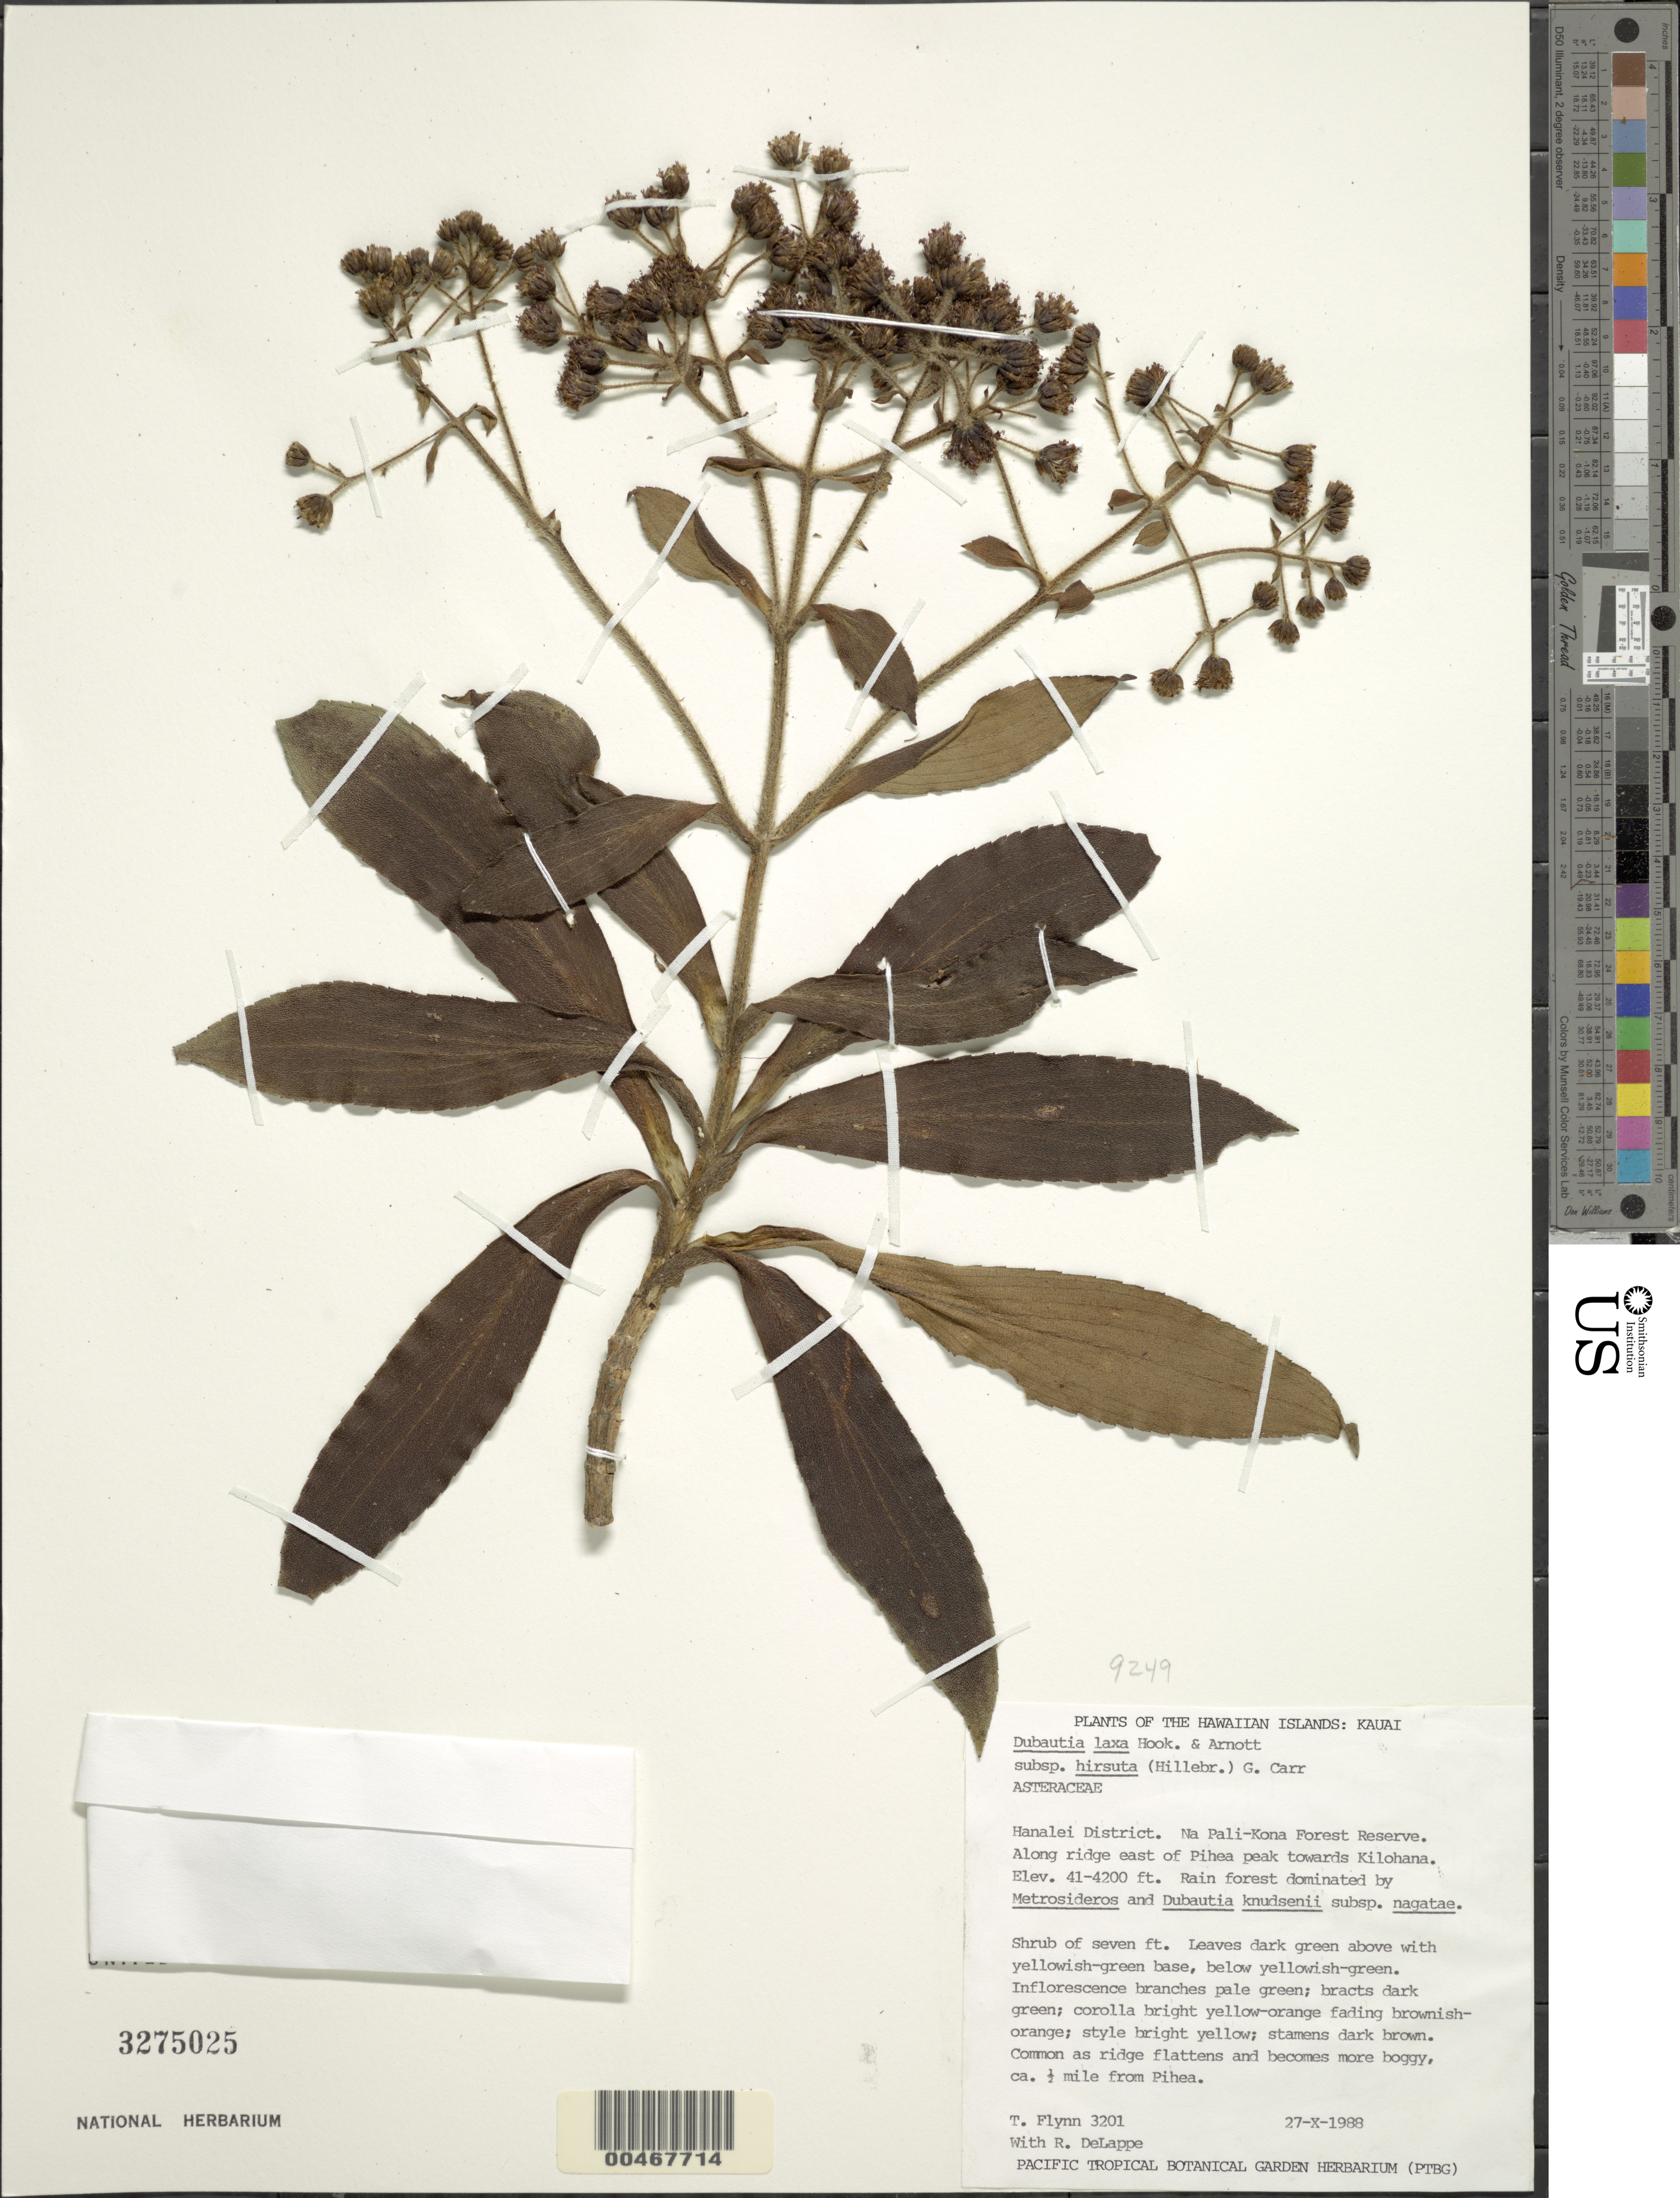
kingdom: Plantae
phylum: Tracheophyta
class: Magnoliopsida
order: Asterales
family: Asteraceae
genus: Dubautia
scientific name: Dubautia laxa subsp. hirsuta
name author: (Hillebr.) G.D. Carr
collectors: T. W. Flynn & R. DeLappe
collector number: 3201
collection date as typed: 27 Oct 1988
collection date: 1988-10-27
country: United States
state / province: Hawaii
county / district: Kauai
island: Kaua'i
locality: Hanalei Dist., Na Pali-Kona Forest Reserve, along ridge E of Pihea peak towards Kilohana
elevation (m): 1250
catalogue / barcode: US 3275025